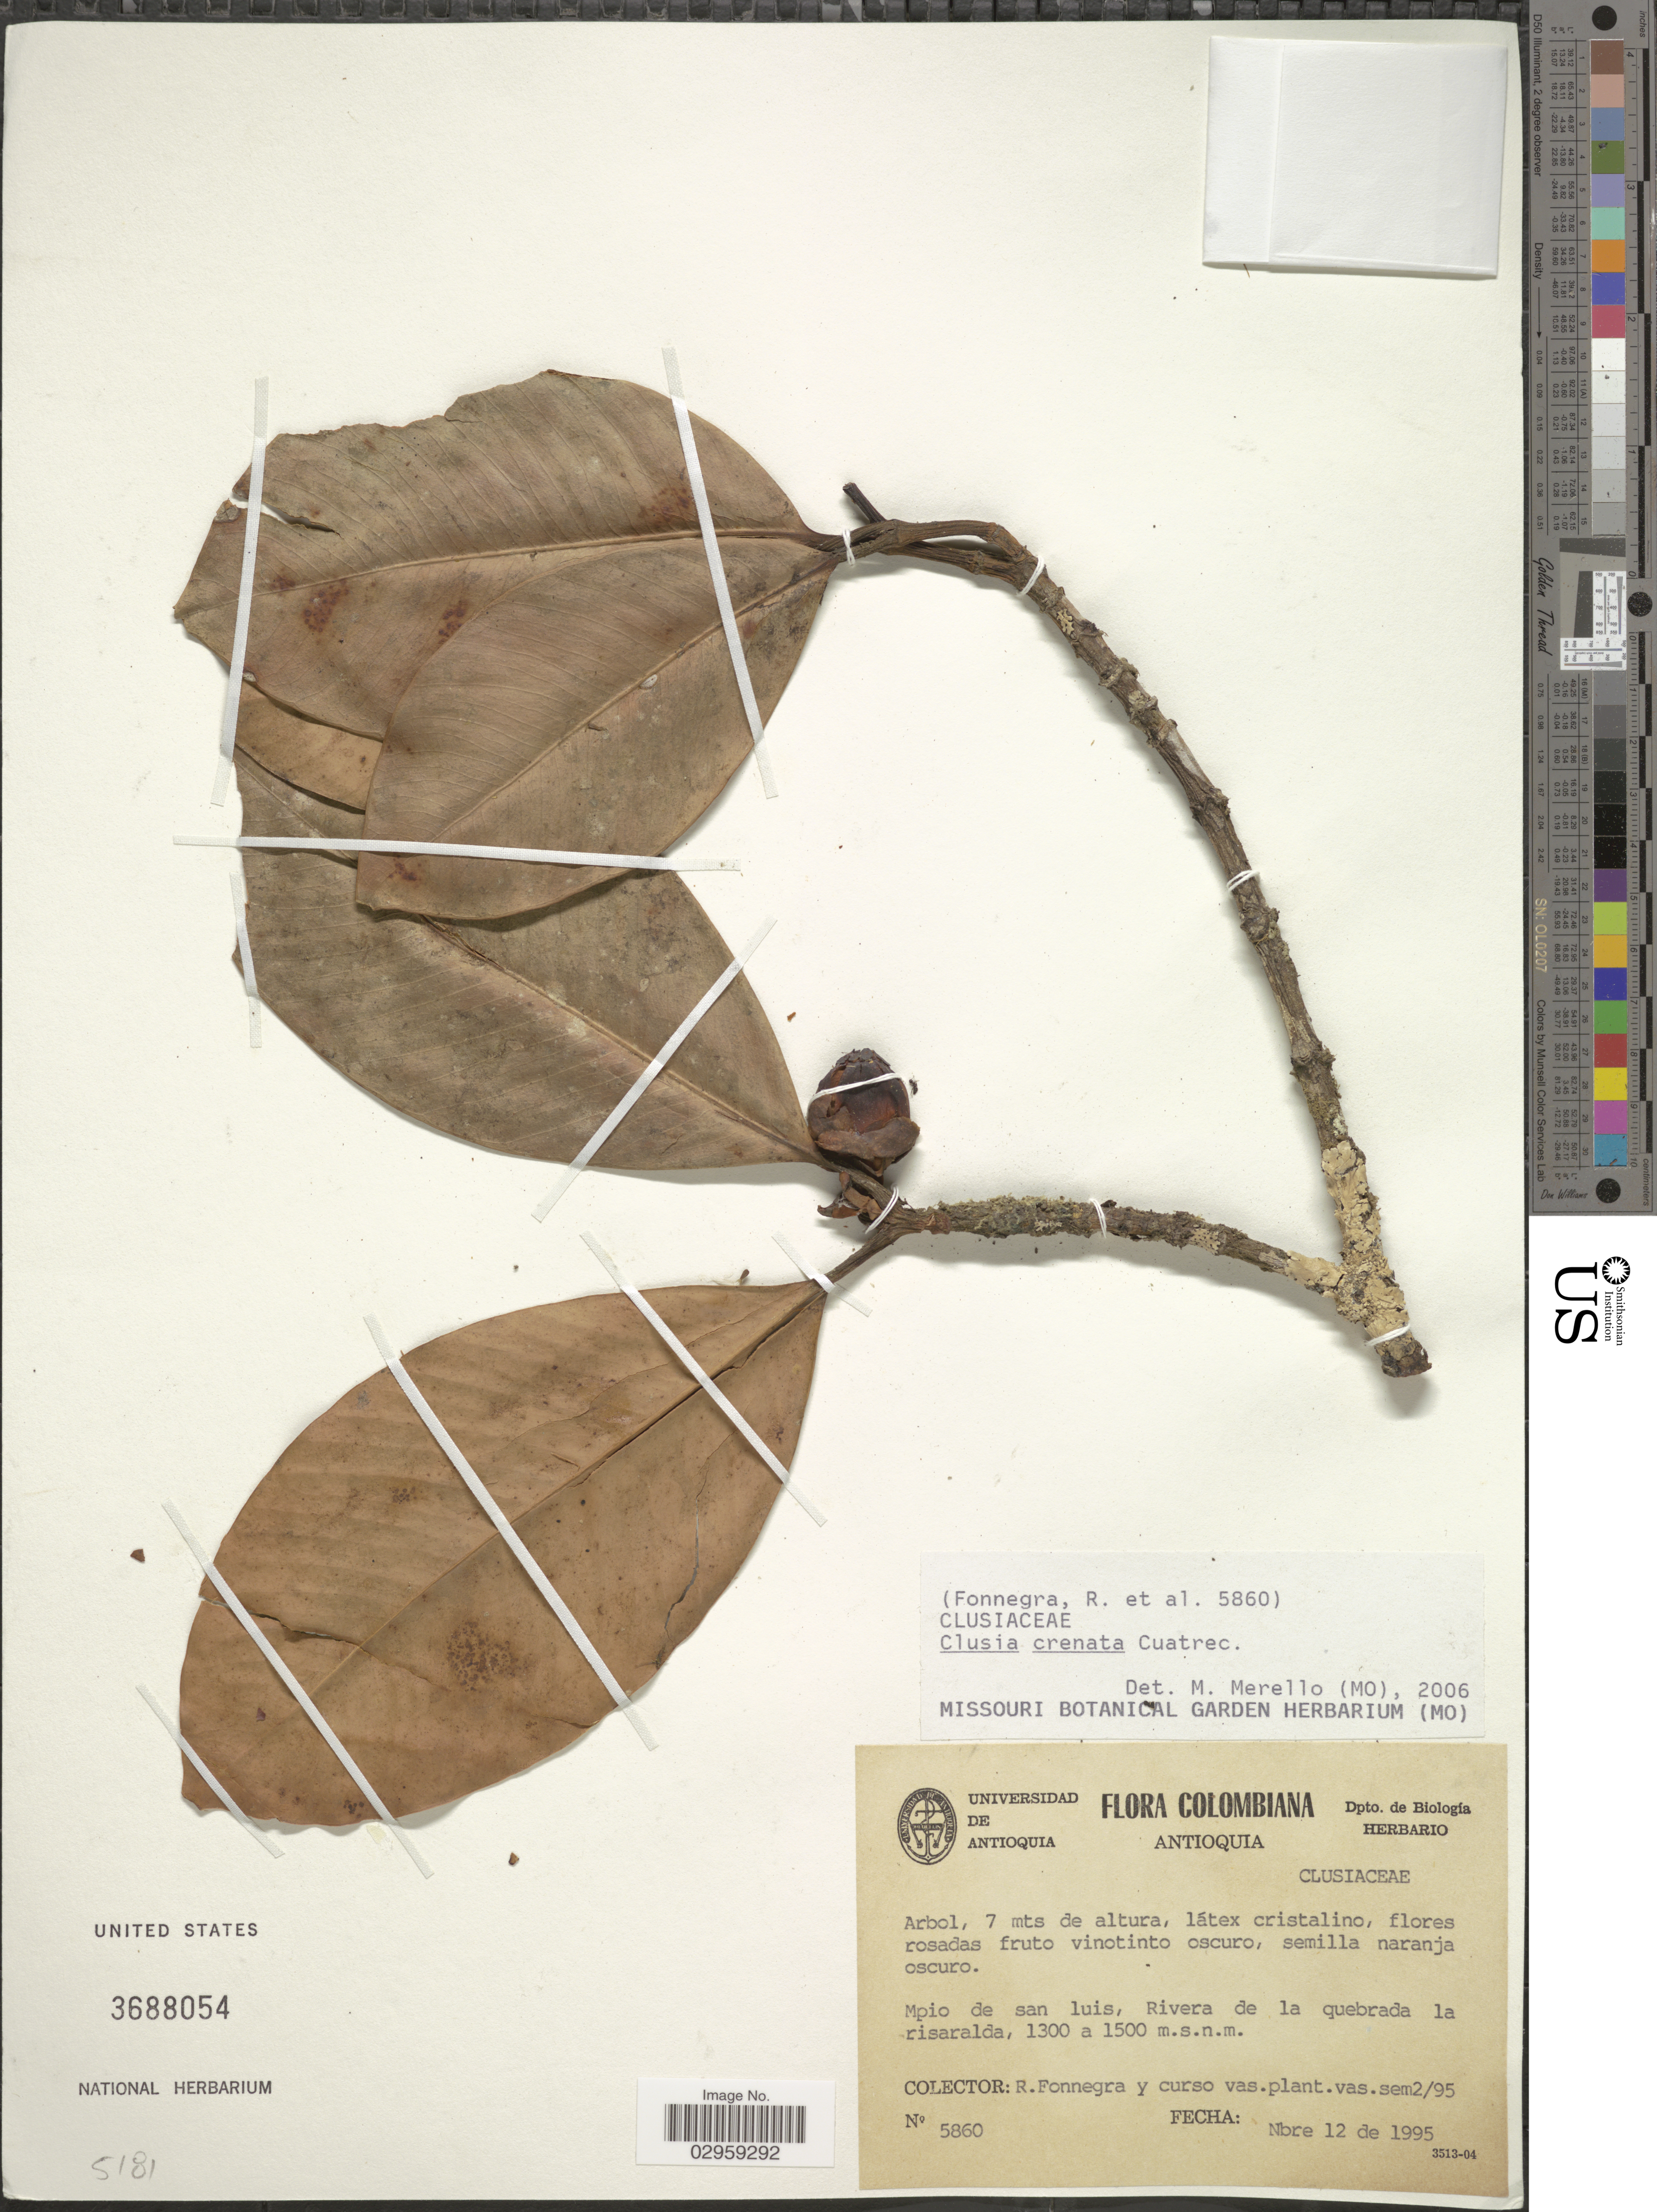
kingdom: Plantae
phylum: Tracheophyta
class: Magnoliopsida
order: Malpighiales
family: Clusiaceae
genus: Clusia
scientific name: Clusia crenata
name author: Cuatrec.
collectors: R. Fonnegra & Curso vas. plant. vas. sem. 2/95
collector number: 5860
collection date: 1995-11-12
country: Colombia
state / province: Antioquia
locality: Mpio de San luis, Rivera de la quebrada la risaralda.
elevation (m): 1300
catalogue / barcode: US 3688054